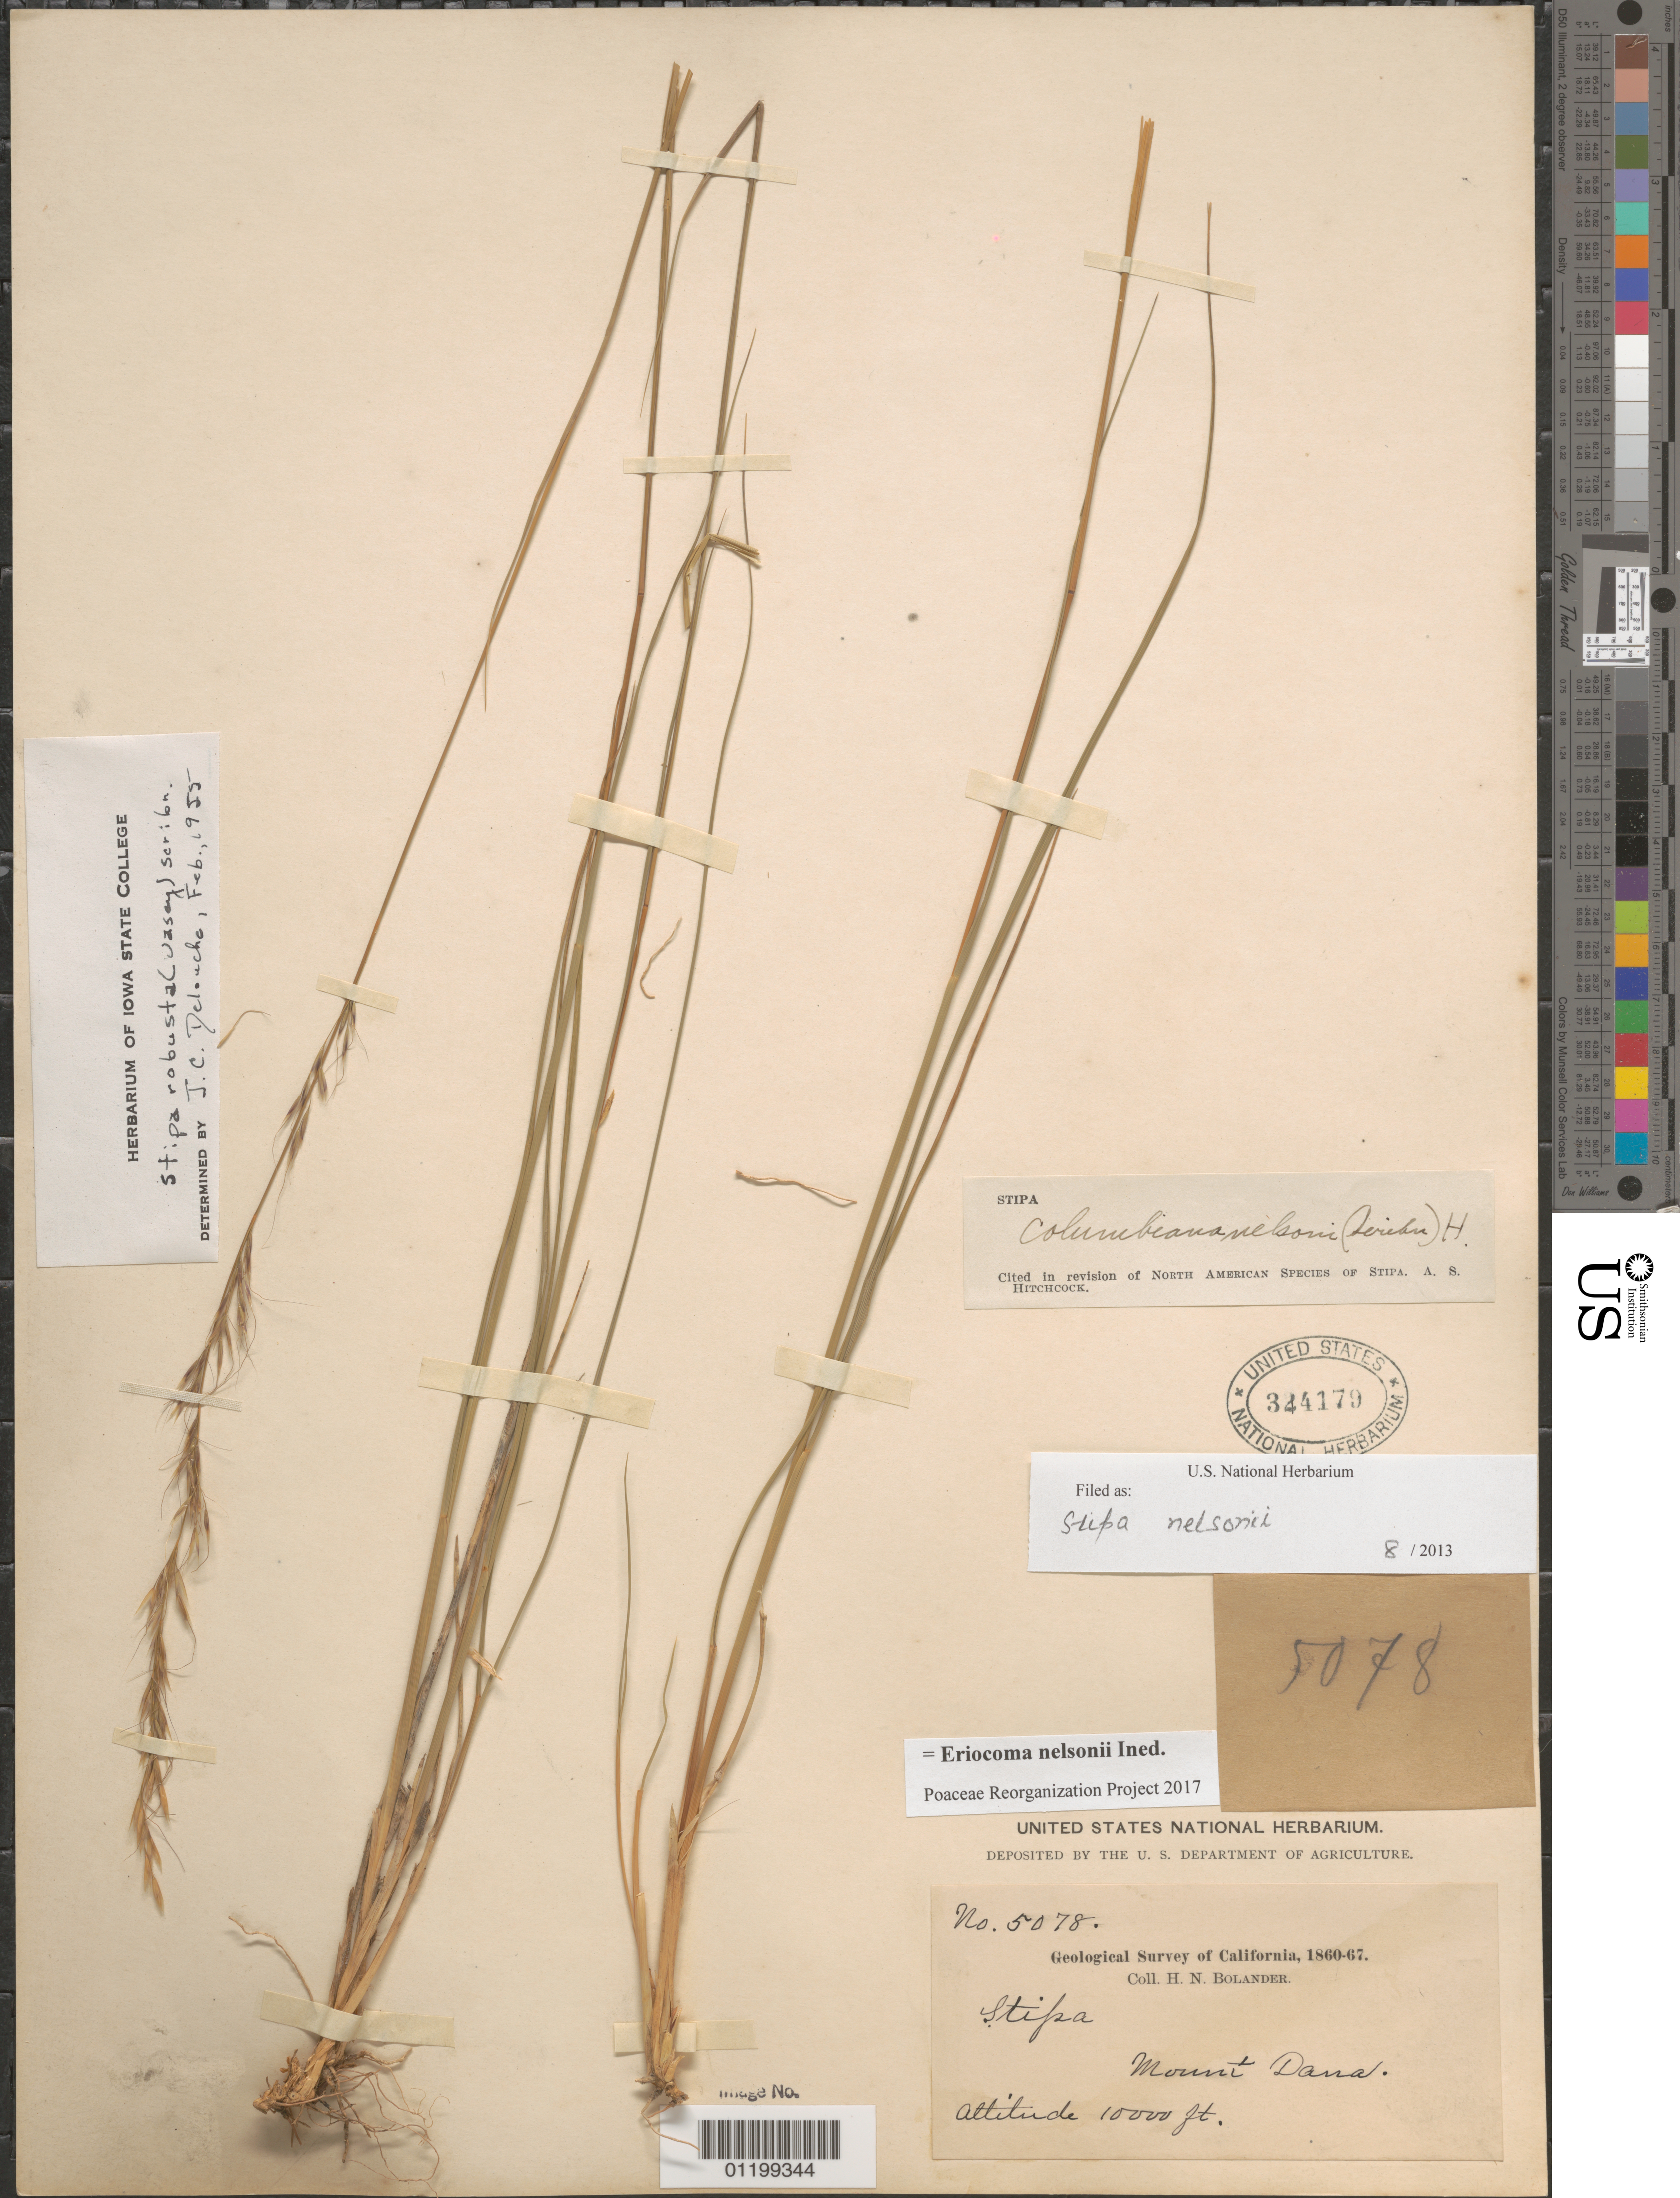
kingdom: Plantae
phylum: Tracheophyta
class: Liliopsida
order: Poales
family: Poaceae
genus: Eriocoma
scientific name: Eriocoma nelsonii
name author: (Scribn.) Romasch.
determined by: Poaceae Reorganization Project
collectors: H. Bolander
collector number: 5078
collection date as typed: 1860 to -- --- 1867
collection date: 1860/1867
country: United States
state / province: California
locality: Mount Dana.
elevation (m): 3048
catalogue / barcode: US 344179